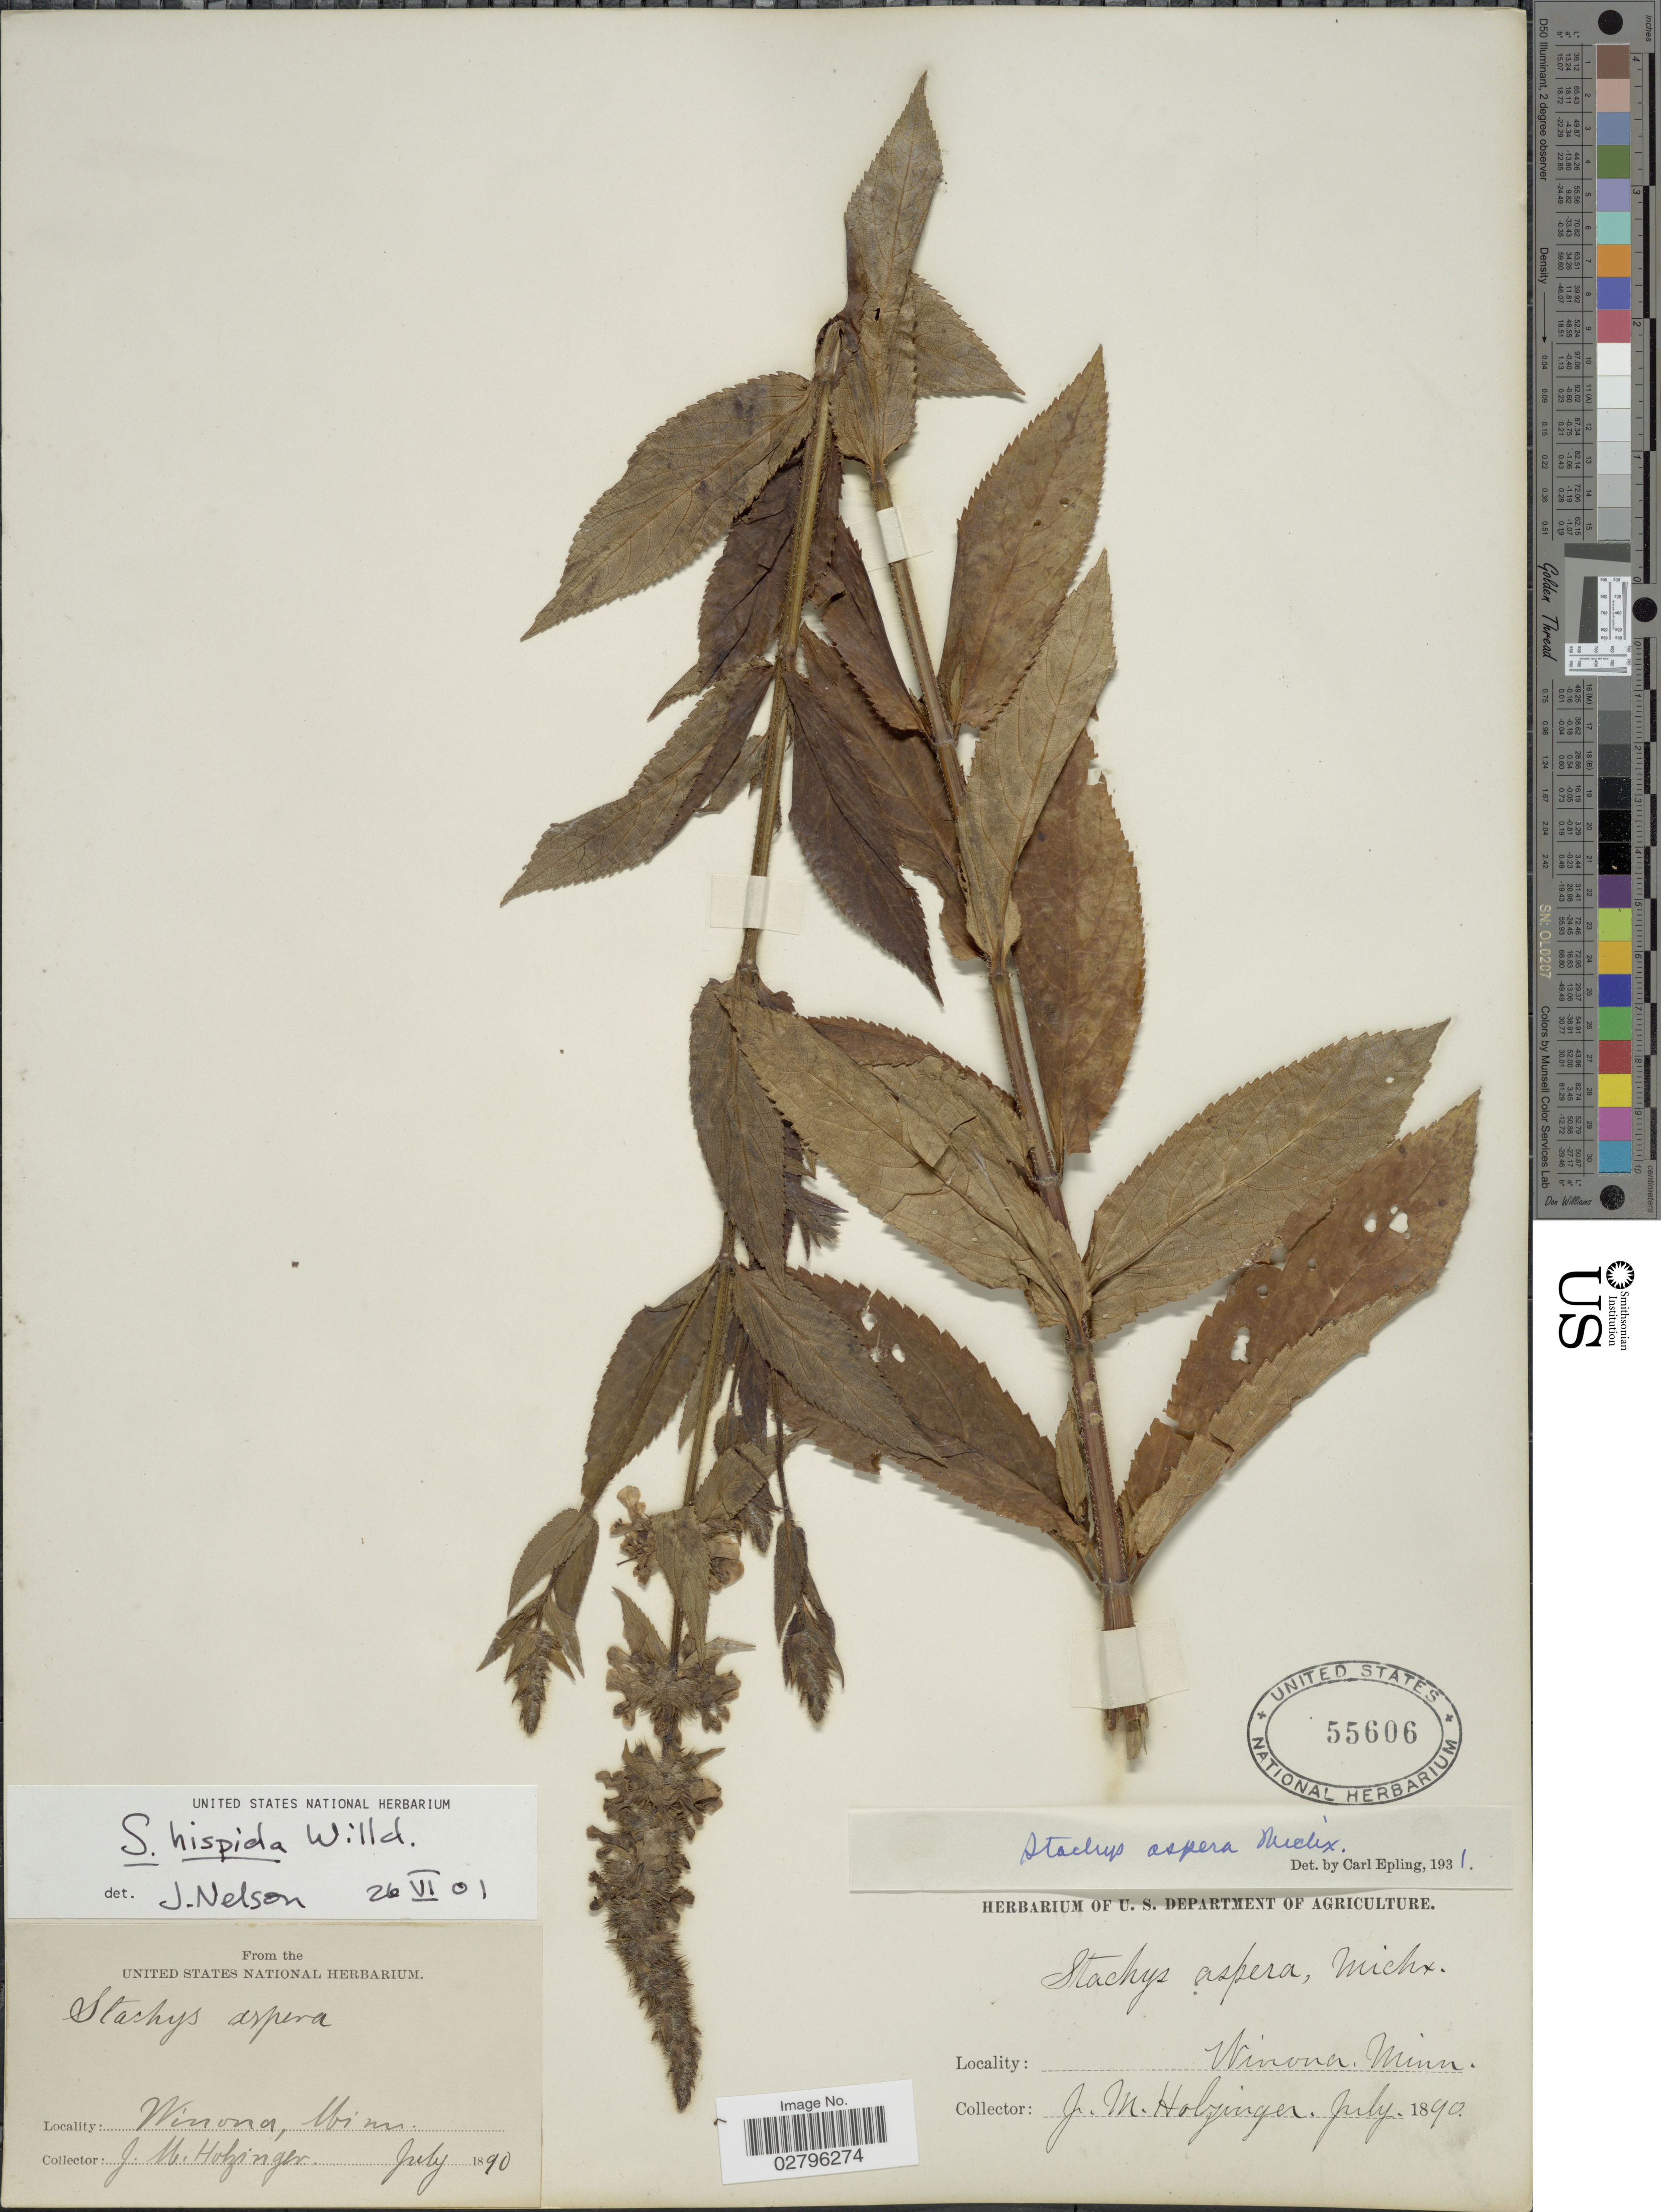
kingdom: Plantae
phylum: Tracheophyta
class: Magnoliopsida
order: Lamiales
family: Lamiaceae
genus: Stachys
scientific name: Stachys hispida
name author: Pursh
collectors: J. M. Holzinger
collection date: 1890-07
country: United States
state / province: Minnesota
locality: Winona, Minn.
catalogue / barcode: US 55606